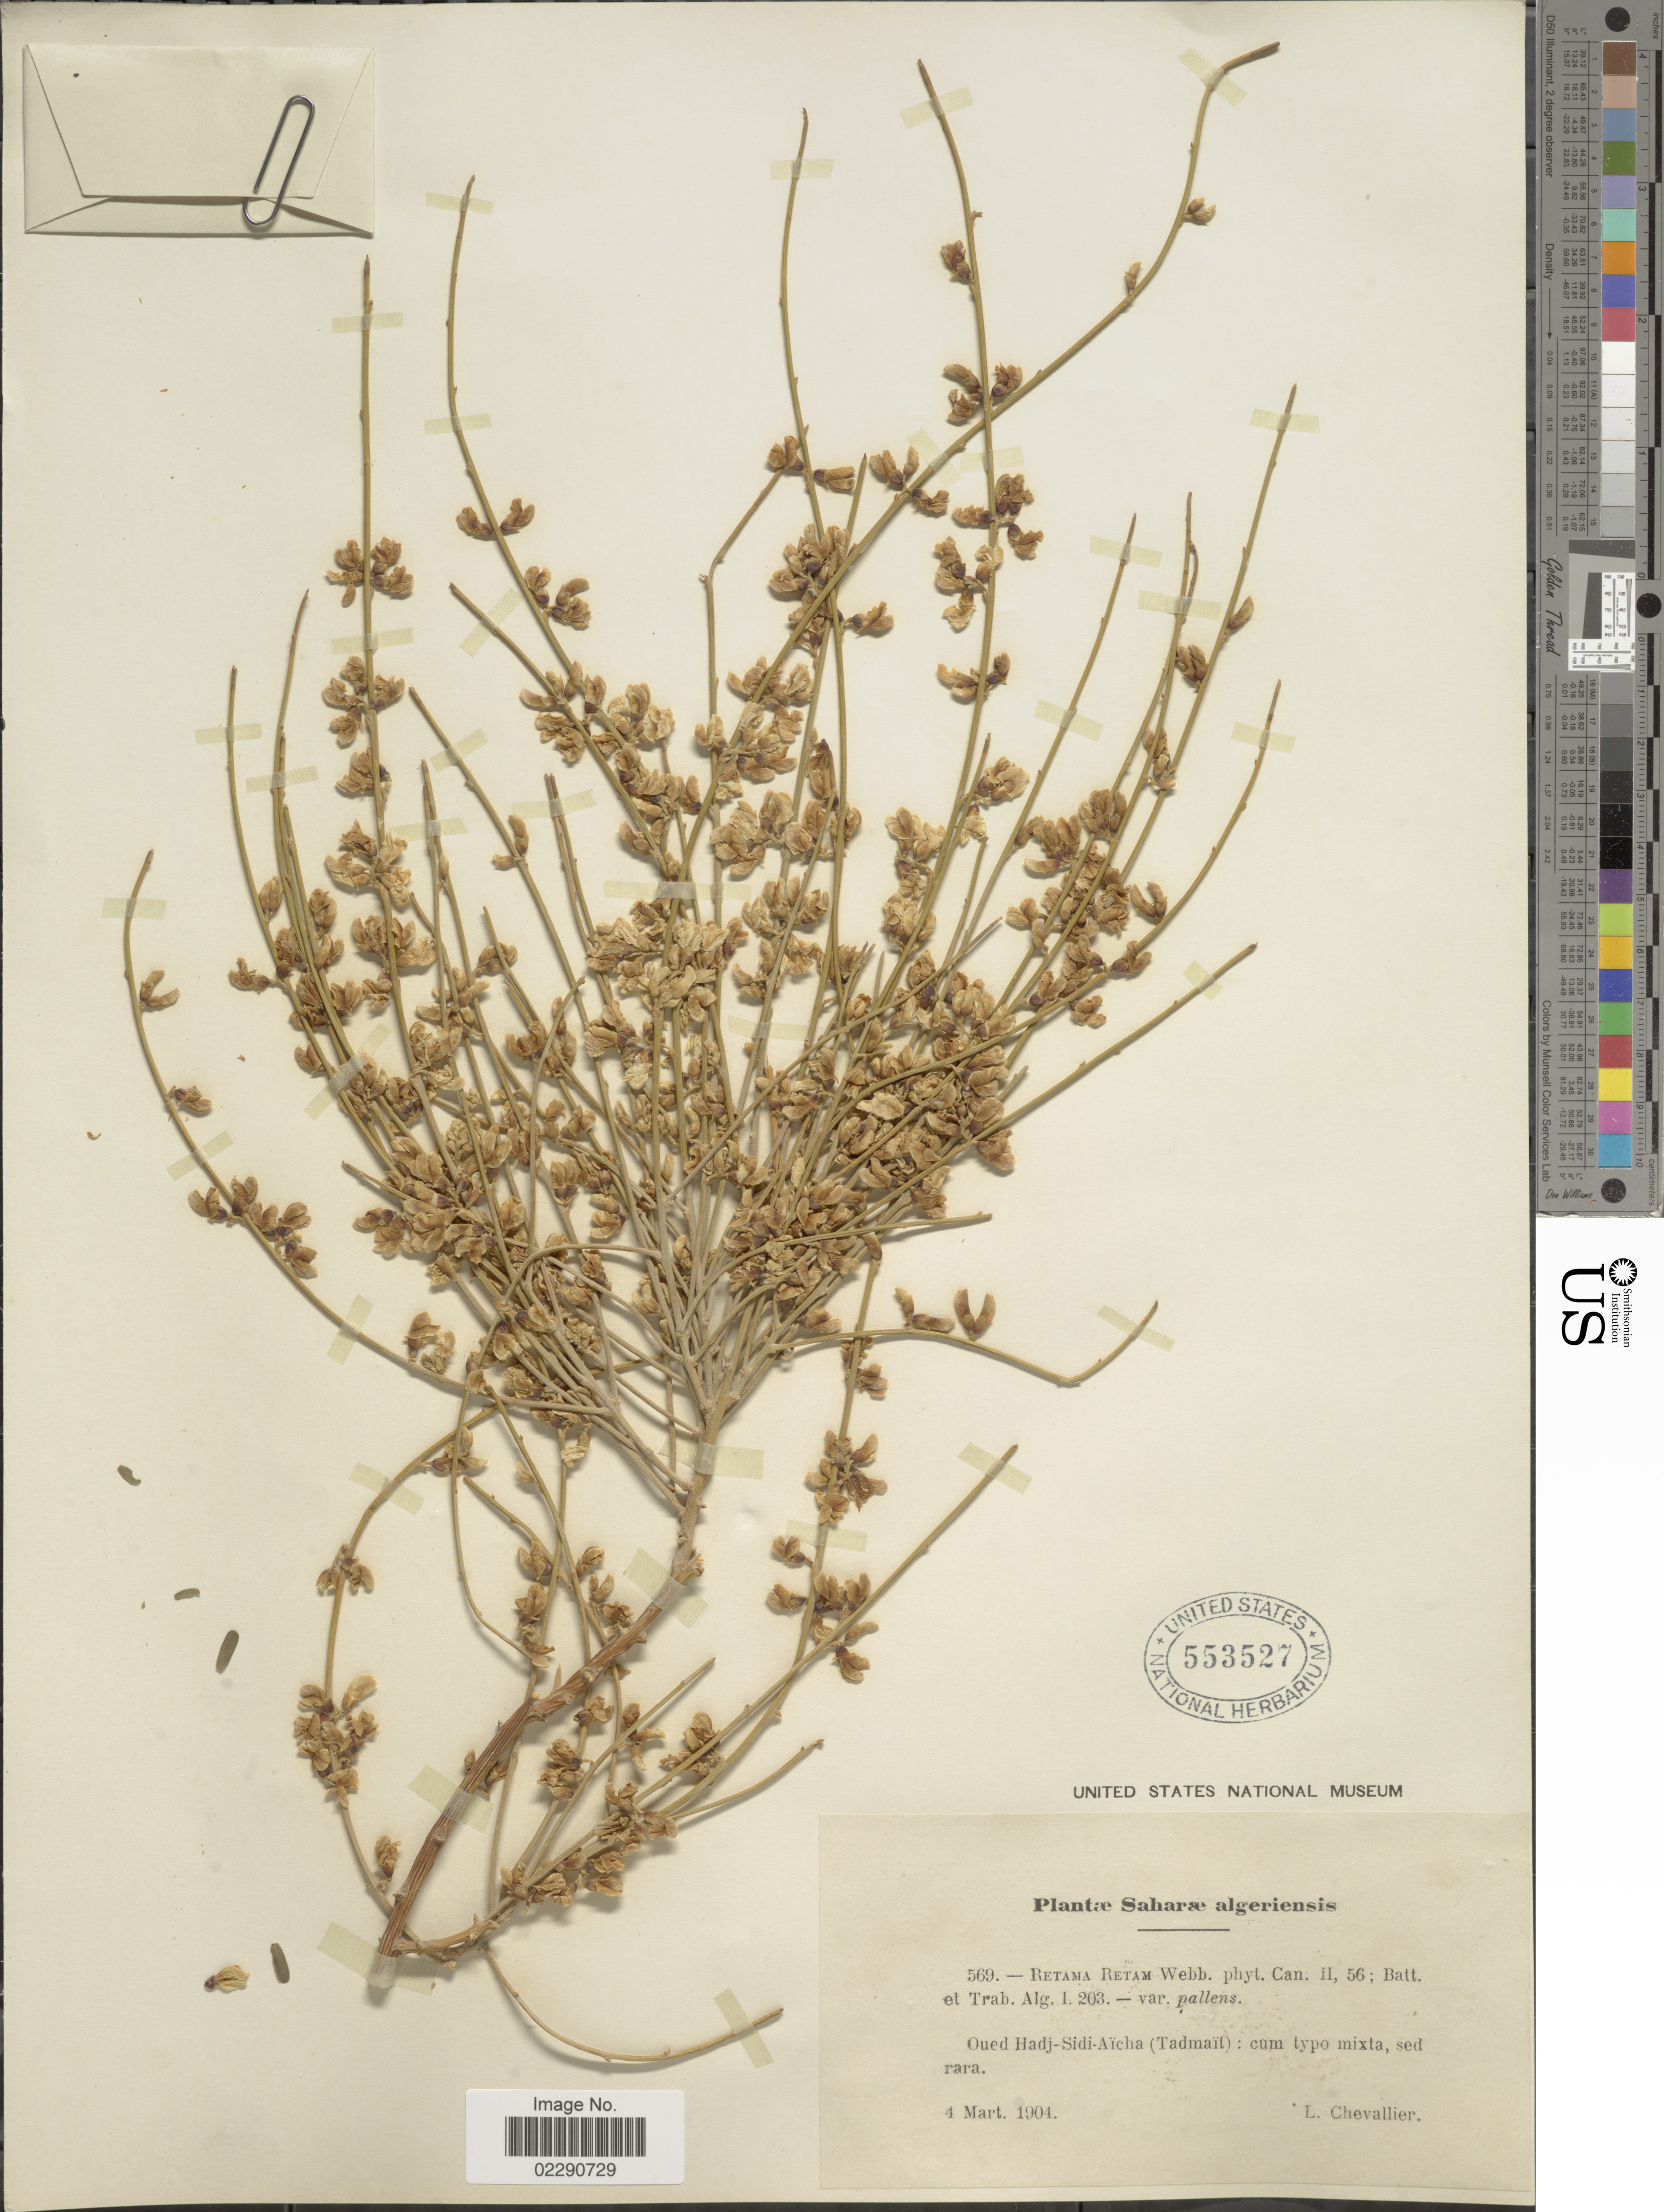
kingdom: Plantae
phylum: Tracheophyta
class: Magnoliopsida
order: Fabales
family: Fabaceae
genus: Retama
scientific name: Retama raetam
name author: (Forssk.) Webb & Berthel.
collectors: L. Chevallier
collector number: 569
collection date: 1904-03-04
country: Algeria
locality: Saharae Algeriensis, Oued Had-Sidi-Aicha (Tadmail)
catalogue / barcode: US 553527